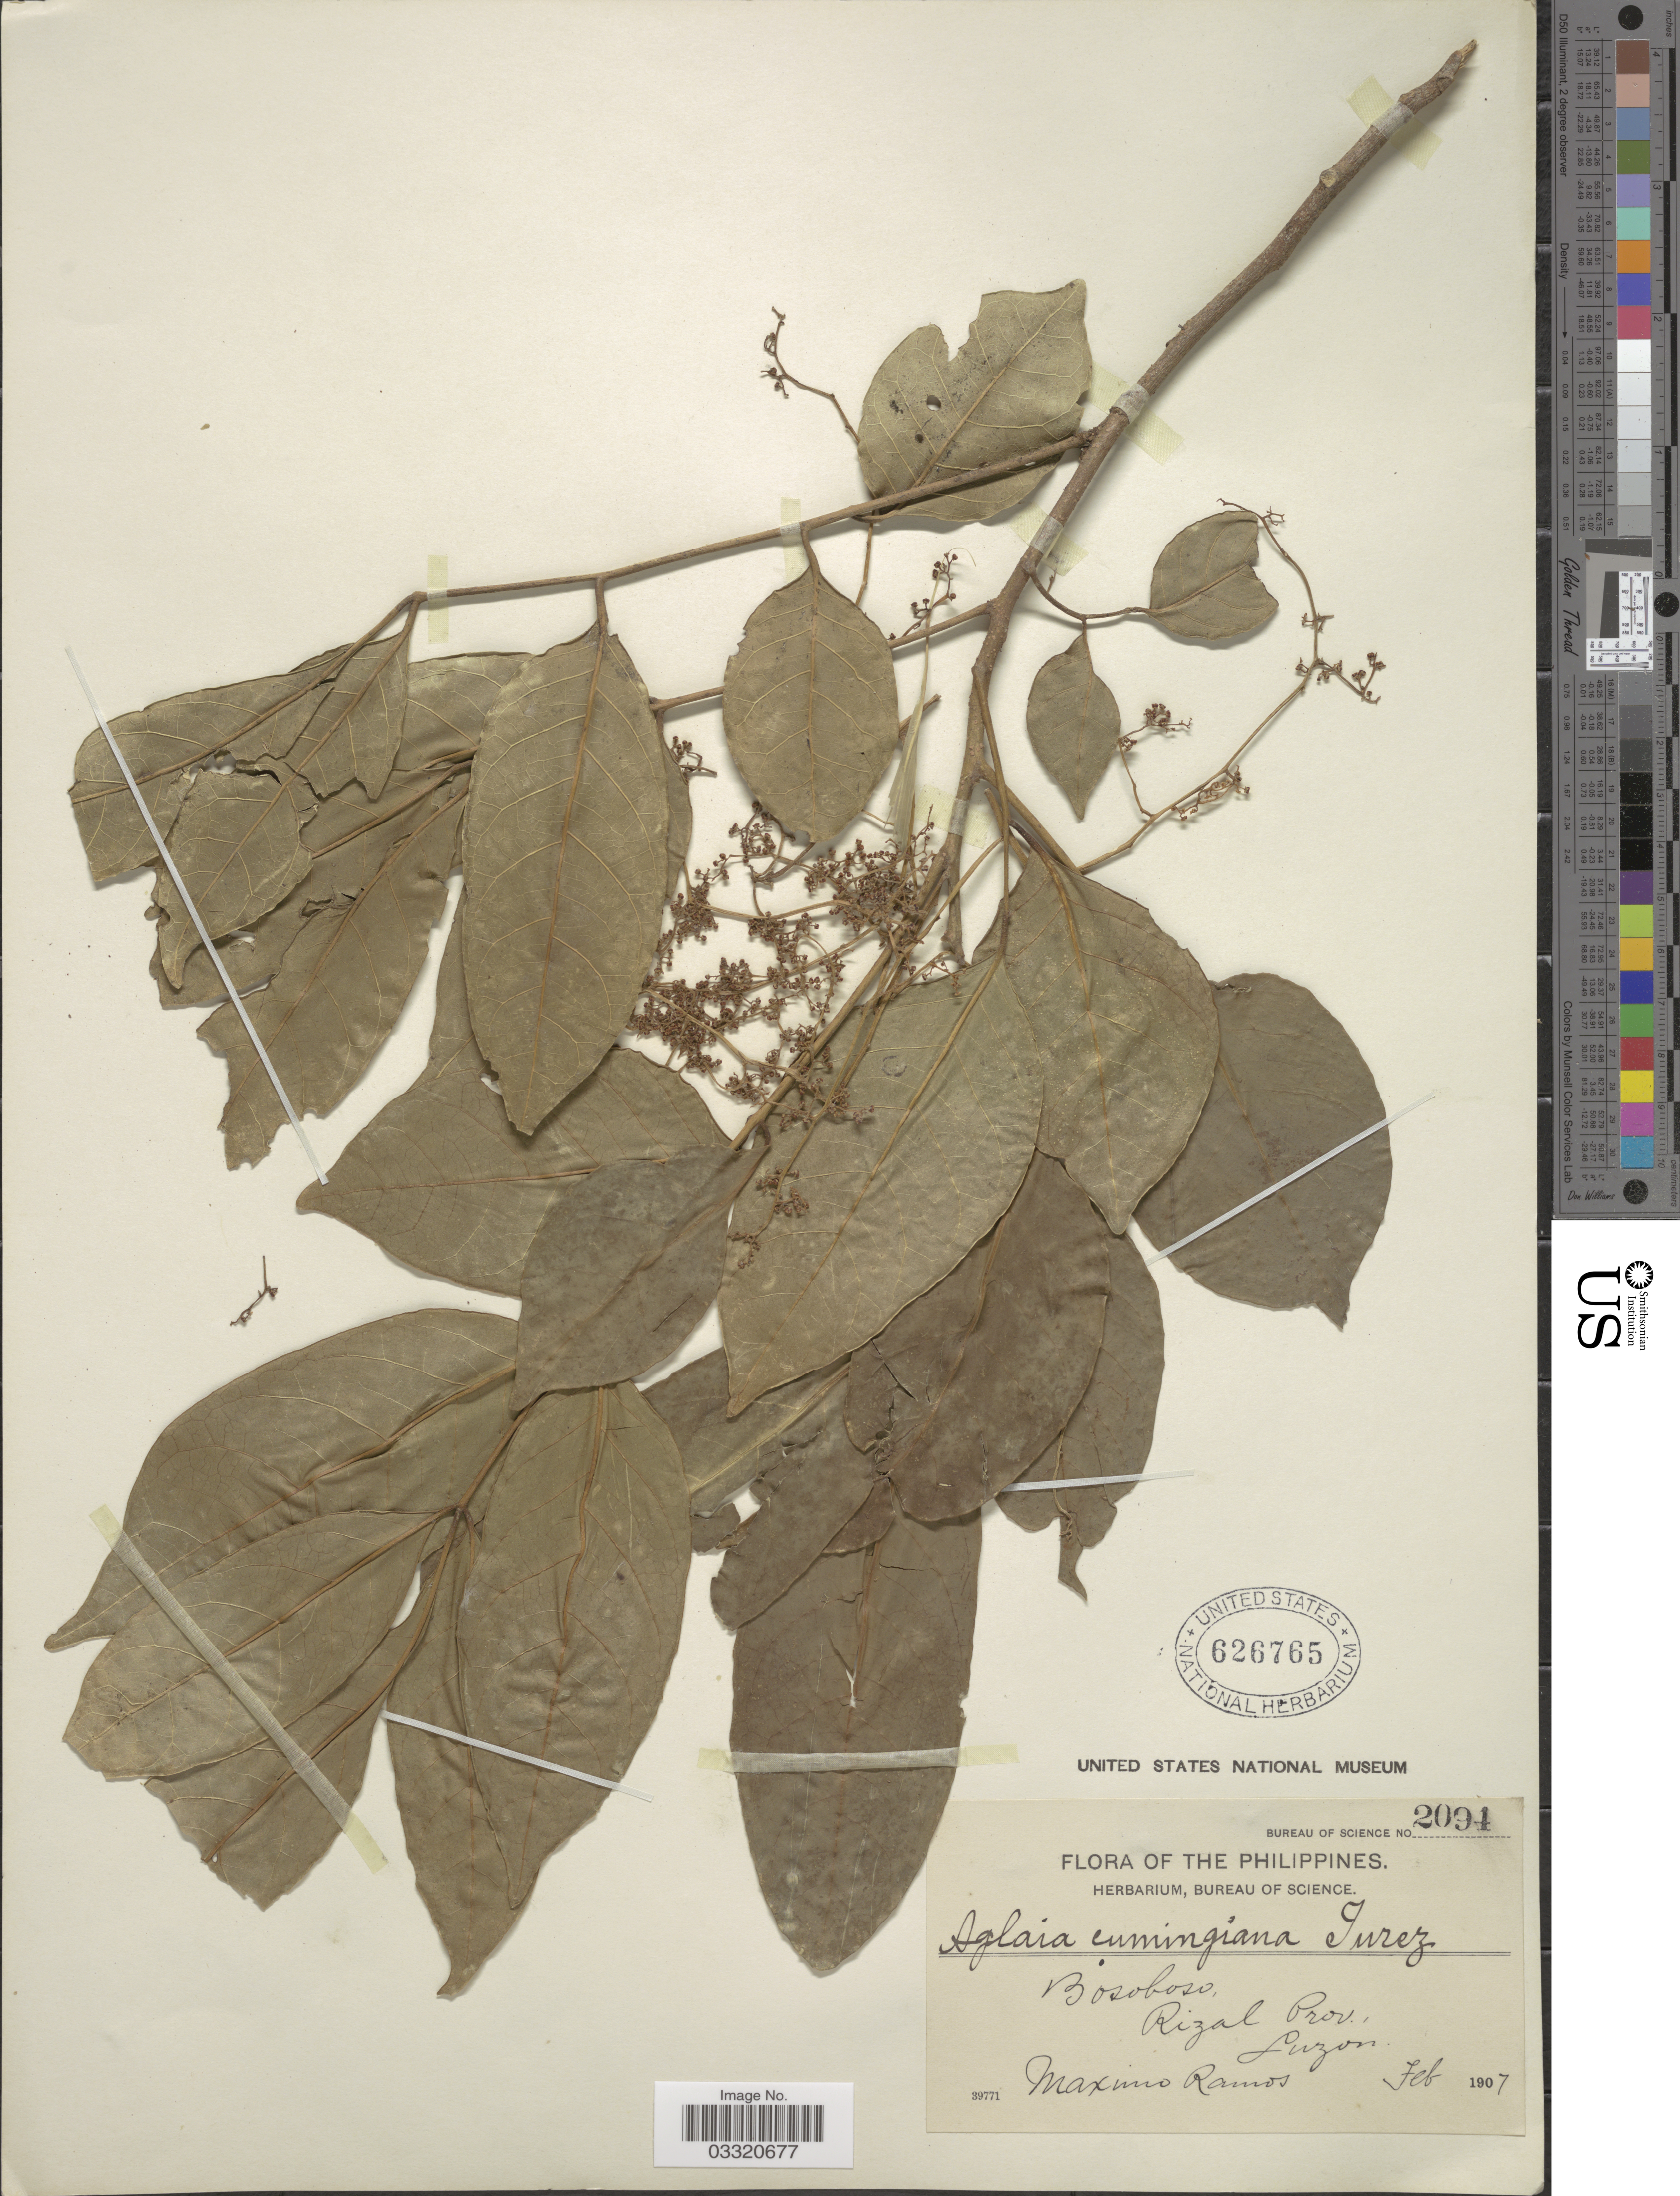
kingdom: Plantae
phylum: Tracheophyta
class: Magnoliopsida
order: Sapindales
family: Meliaceae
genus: Aglaia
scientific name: Aglaia cumingiana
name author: Turcz.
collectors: M. Ramos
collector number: Bureau of Science 2094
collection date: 1907-02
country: Philippines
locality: Bosoboso, Rizal Prov., Luzon.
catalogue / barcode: US 626765